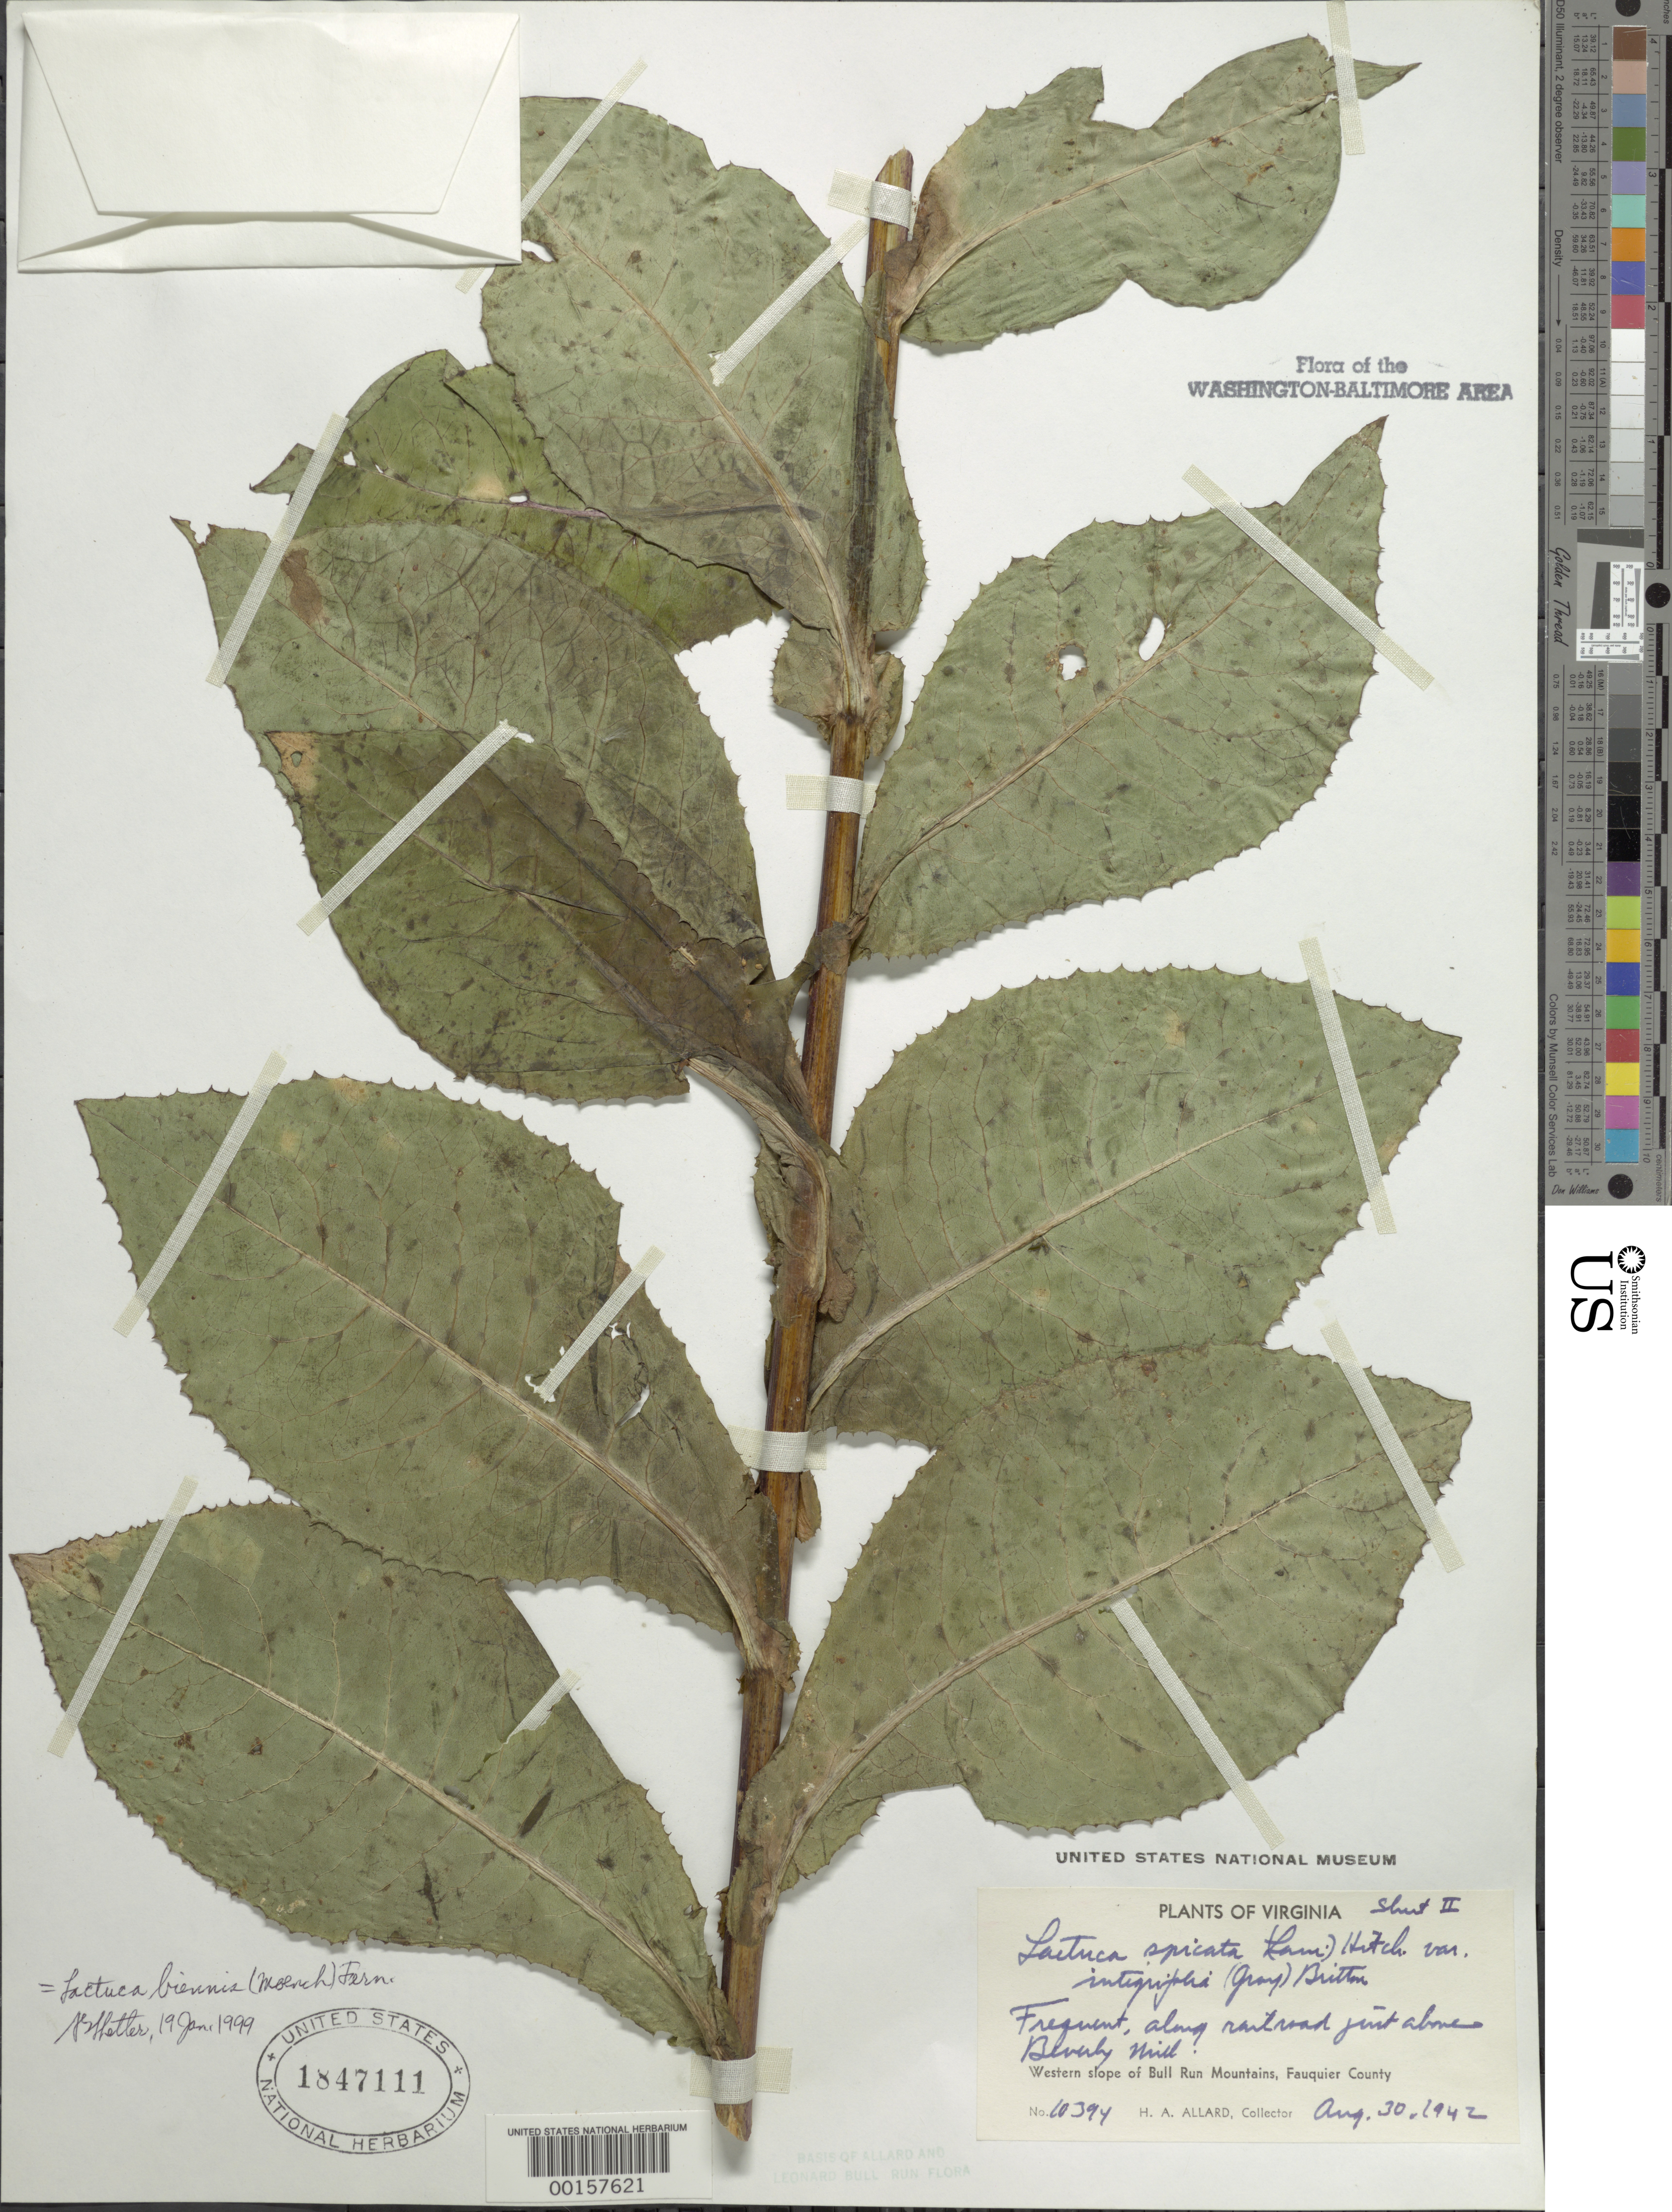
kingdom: Plantae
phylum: Tracheophyta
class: Magnoliopsida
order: Asterales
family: Asteraceae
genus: Lactuca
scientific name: Lactuca biennis var. integrifolia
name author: (Torr. & A. Gray) Fernald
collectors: H. A. Allard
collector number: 10394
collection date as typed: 30 Aug 1942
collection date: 1942-08-30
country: United States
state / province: Virginia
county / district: Fauquier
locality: Above Beverley Mill western slope of Bull Run Mountains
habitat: Railroad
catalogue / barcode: US 1847111